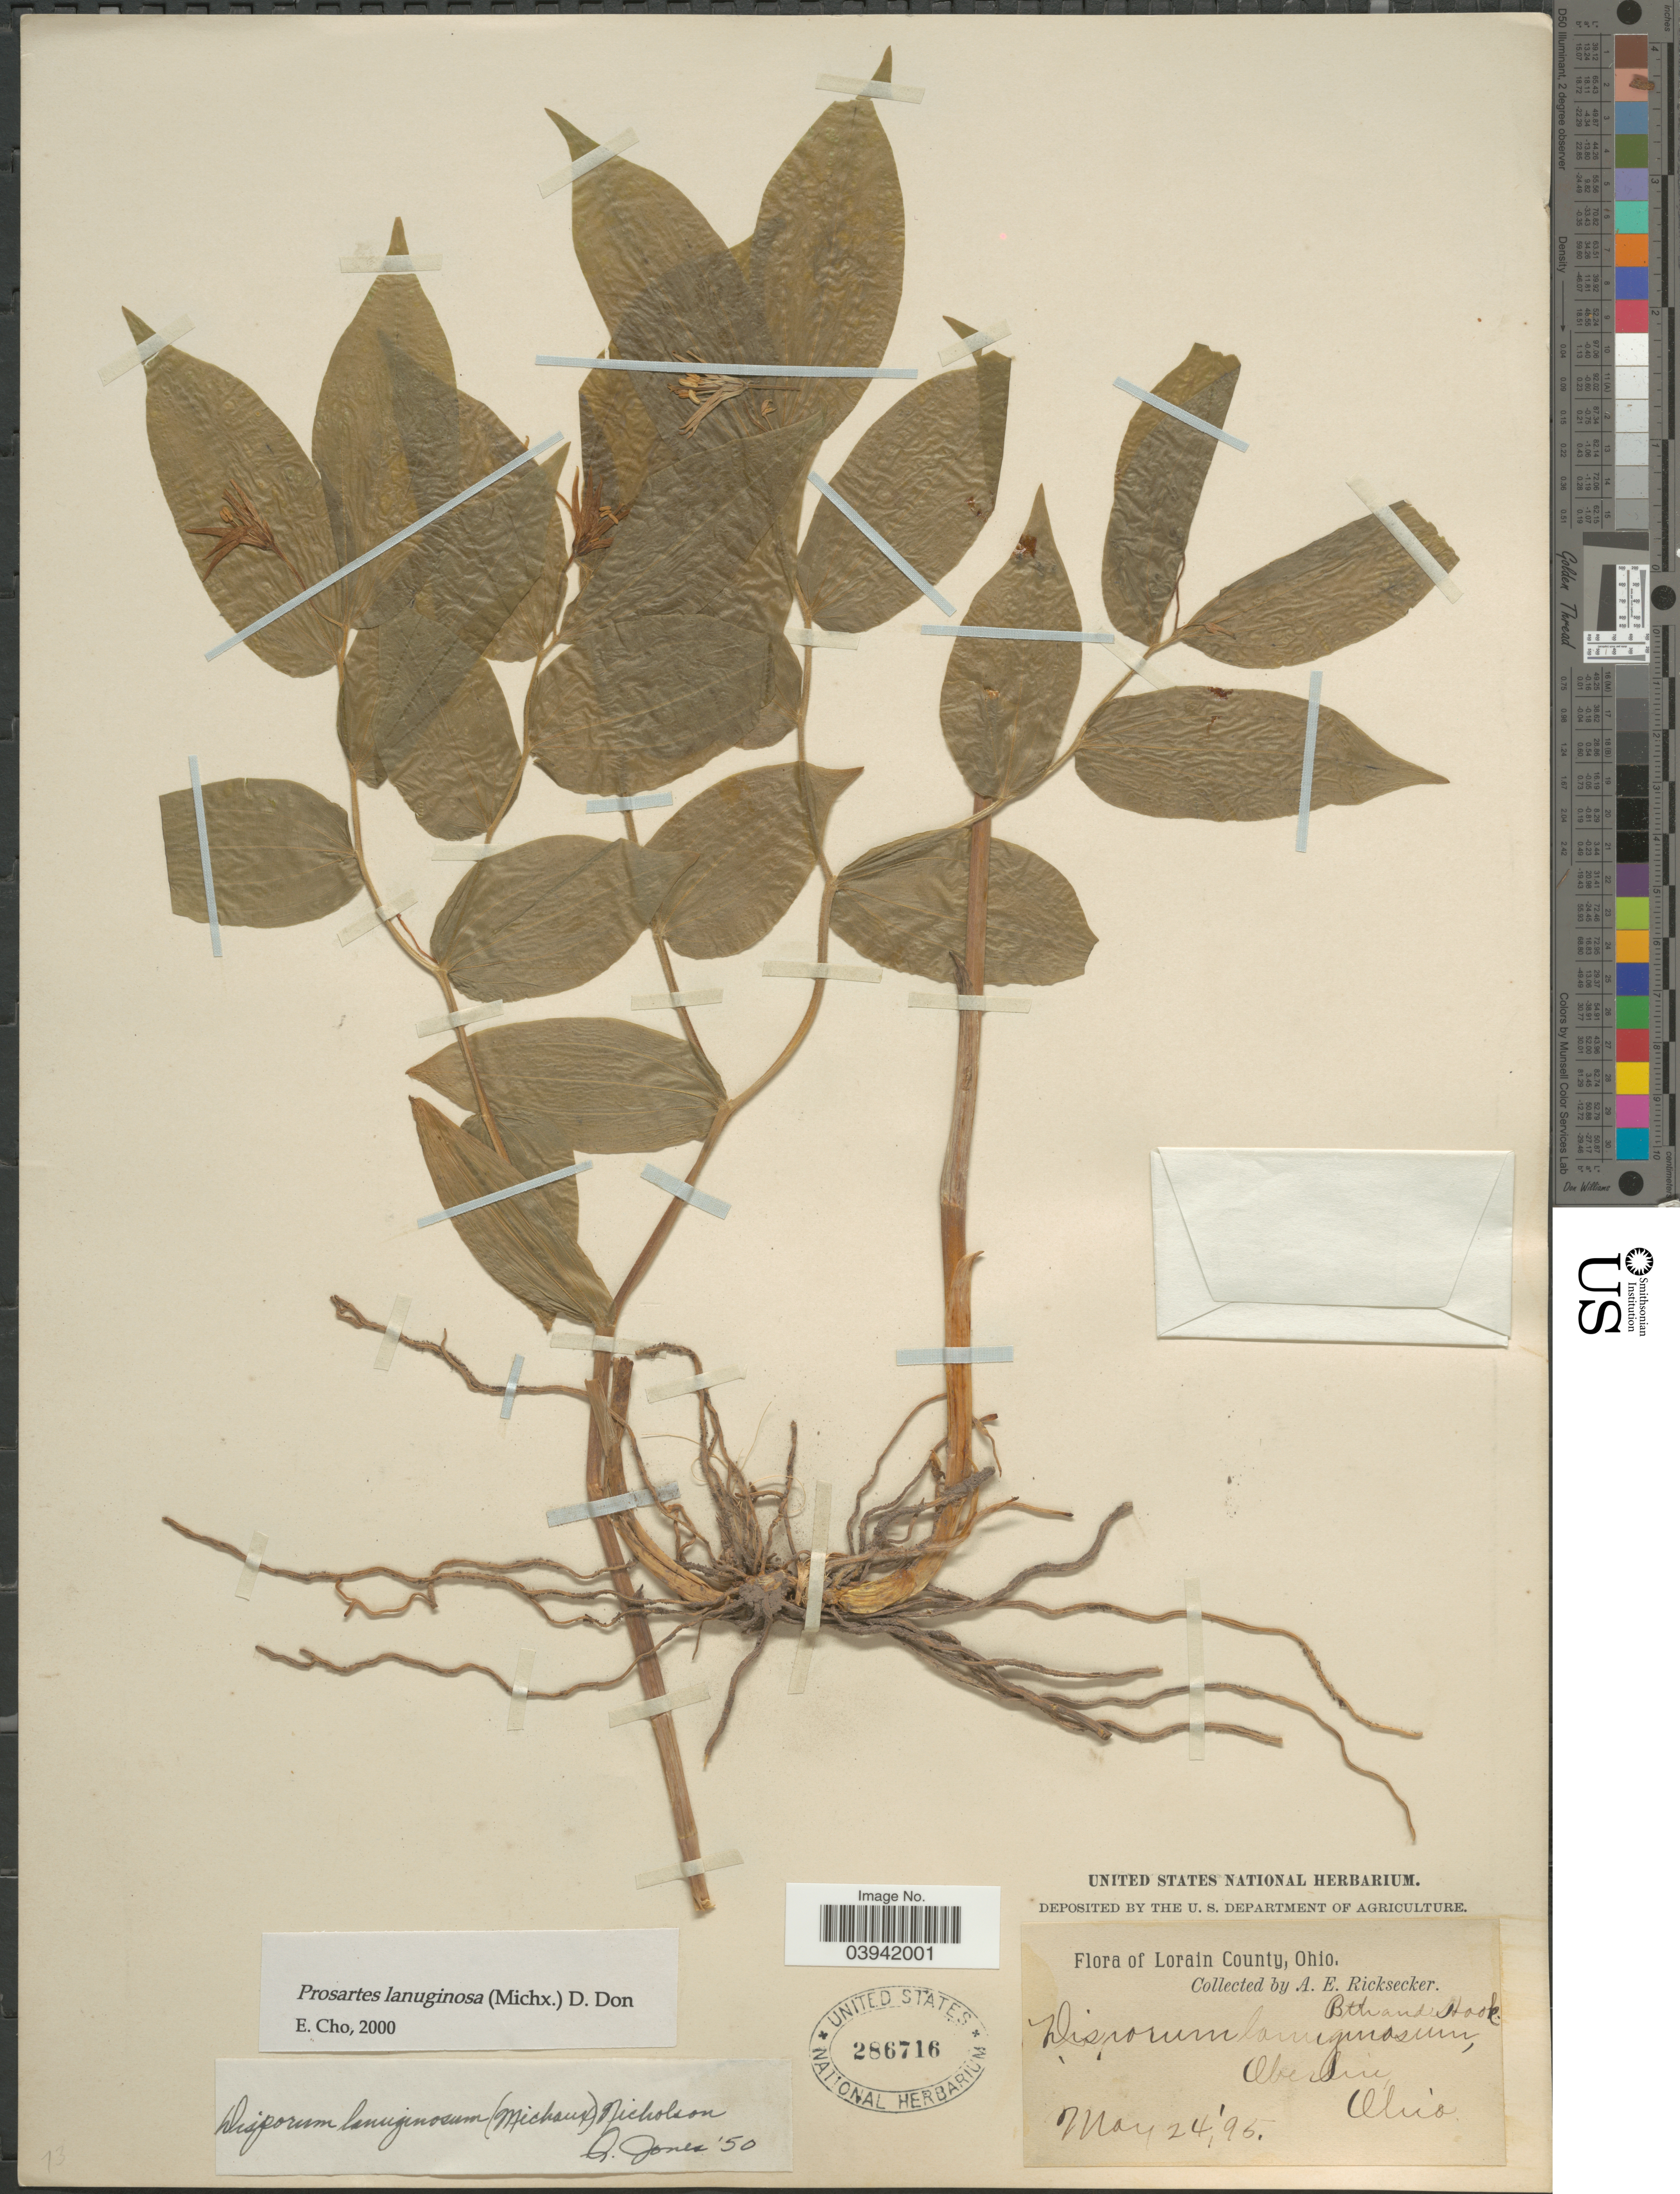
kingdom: Plantae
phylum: Tracheophyta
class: Liliopsida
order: Liliales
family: Liliaceae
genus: Prosartes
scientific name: Prosartes lanuginosa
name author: D. Don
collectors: A. E. Ricksecker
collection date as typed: Transcribed d/m/y: 24/5/95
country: United States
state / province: Ohio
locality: Lorain County. Oberlin.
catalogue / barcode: US 286716